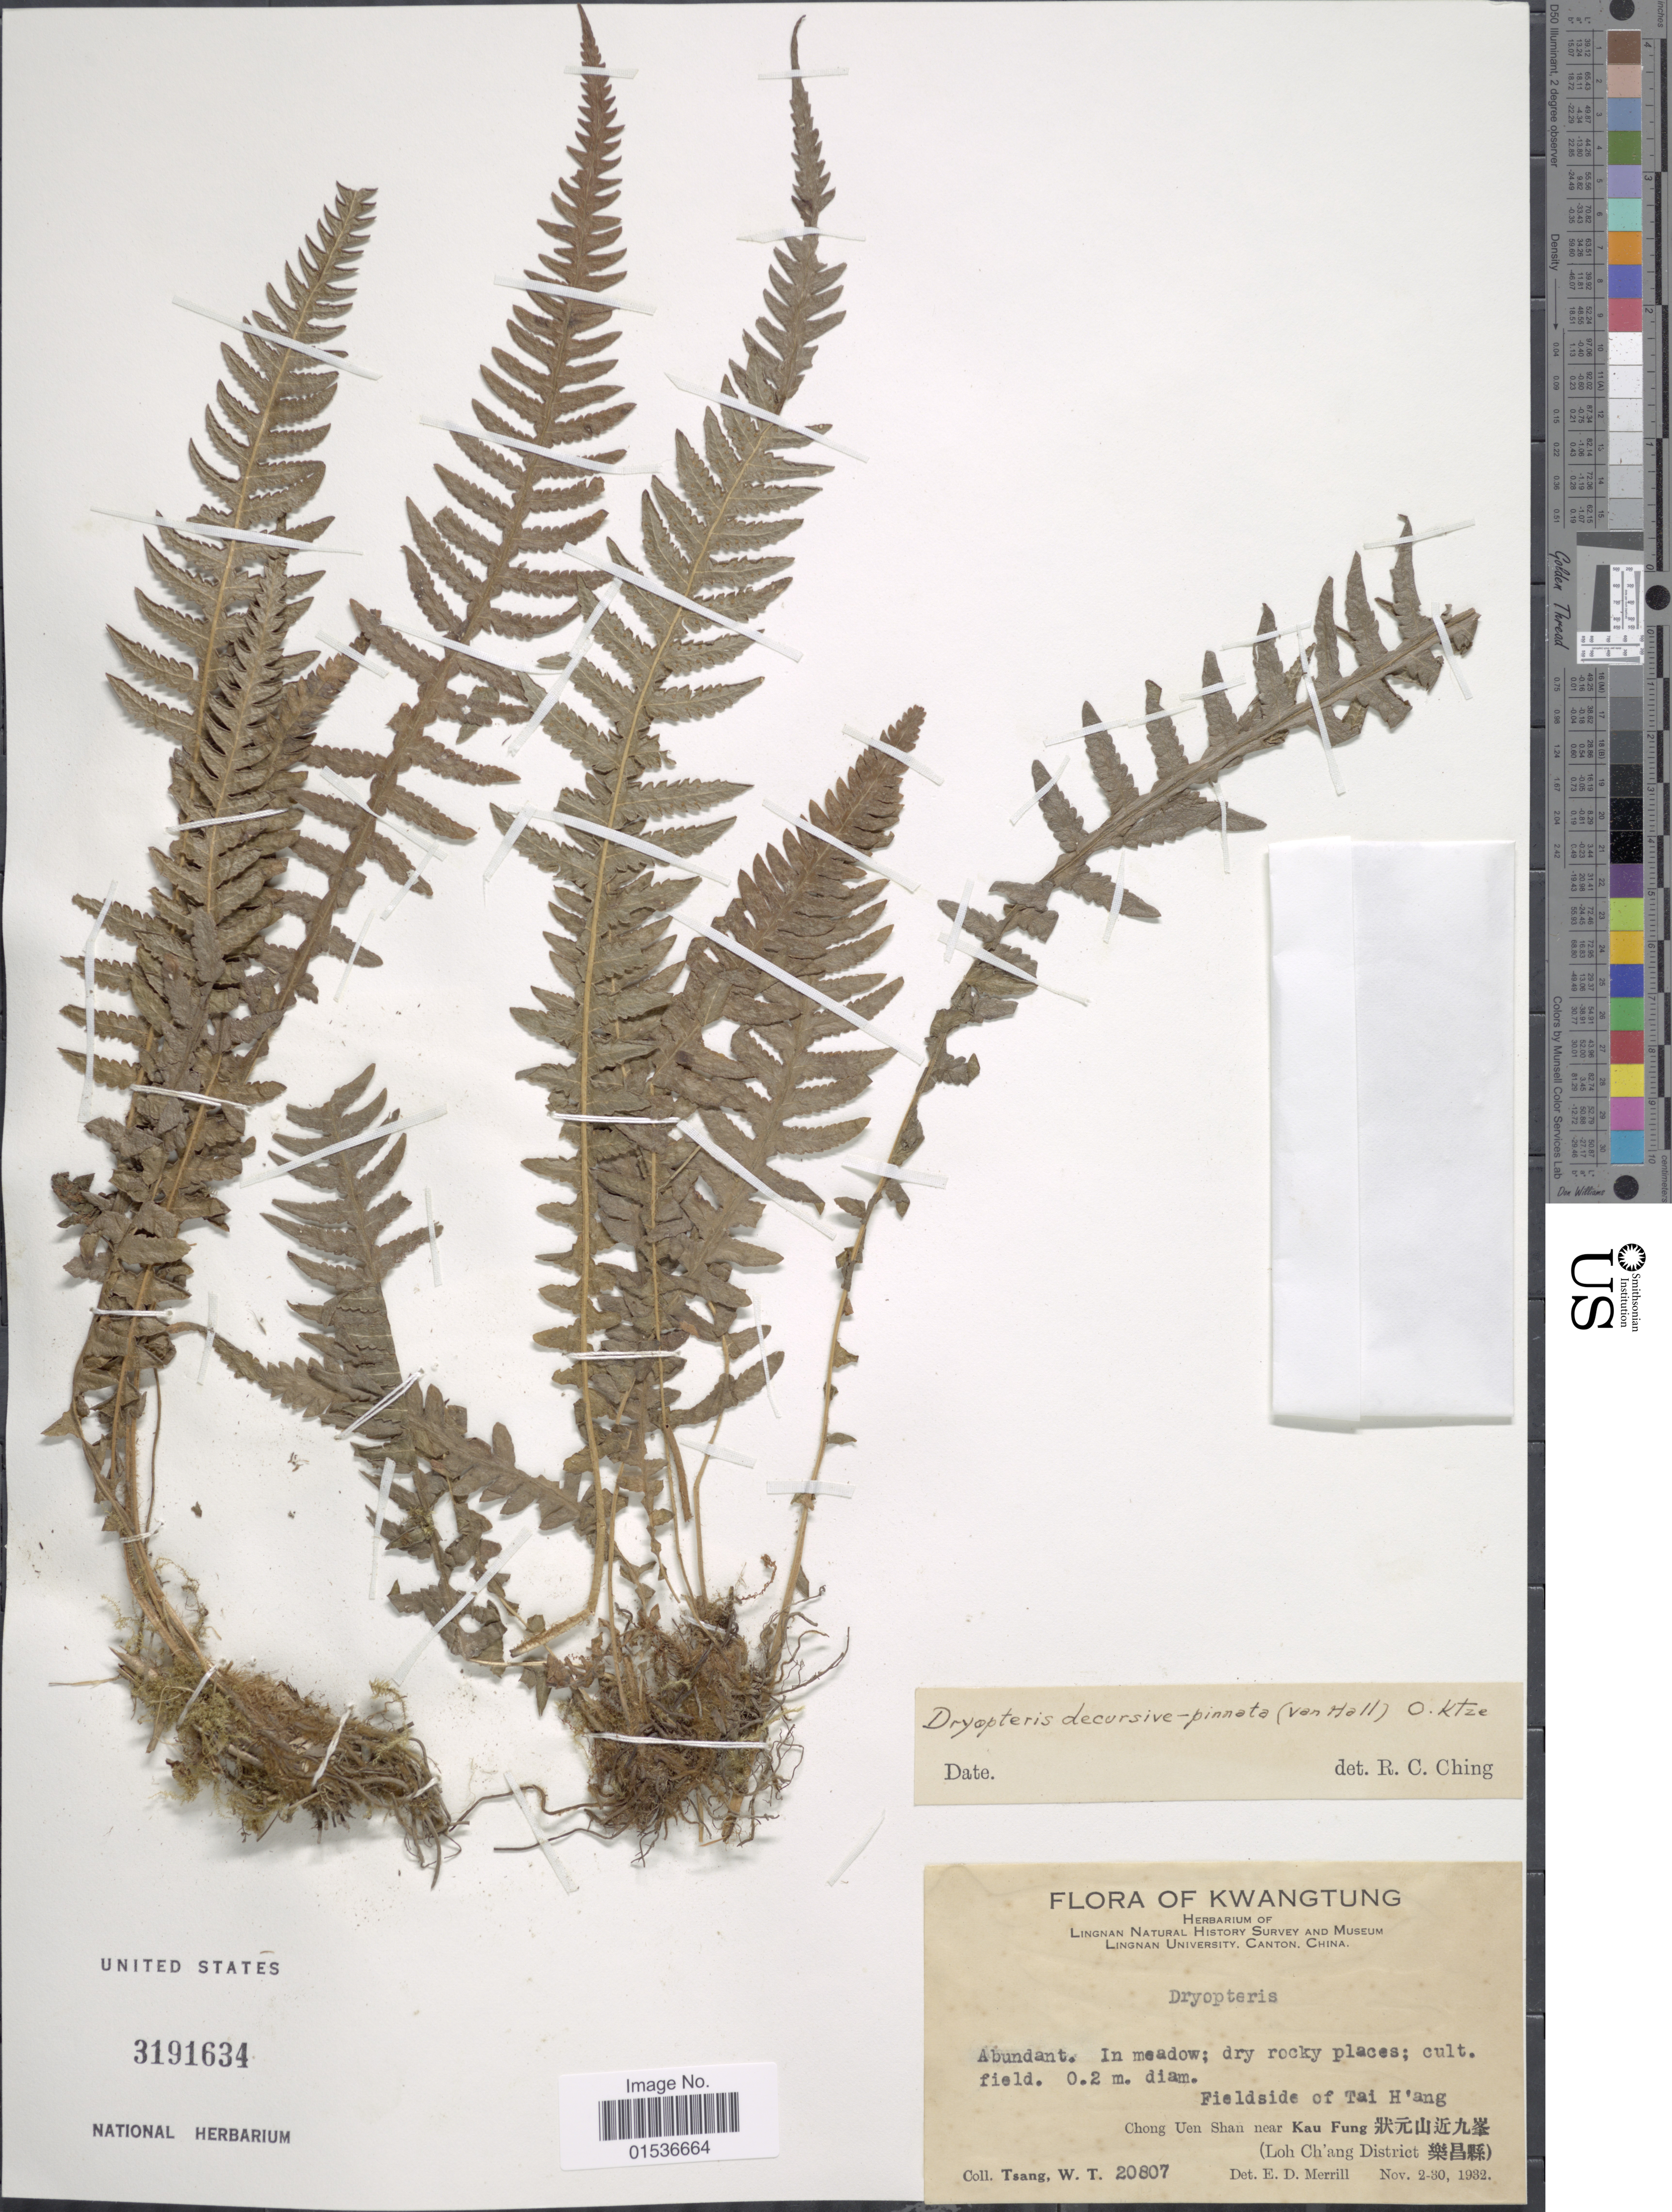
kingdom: Plantae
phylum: Tracheophyta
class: Polypodiopsida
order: Polypodiales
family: Thelypteridaceae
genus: Phegopteris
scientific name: Phegopteris decursivepinnata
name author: (H.C. Hall) Fée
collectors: W. T. Tsang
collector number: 20807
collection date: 1932-11-02/1932-11-30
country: China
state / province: Guangdong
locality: Kwatung,Fieldside of Tai H'ang, Chong Uen Shan near Kau Fung (Loh Ch'ang District).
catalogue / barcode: US 3191634